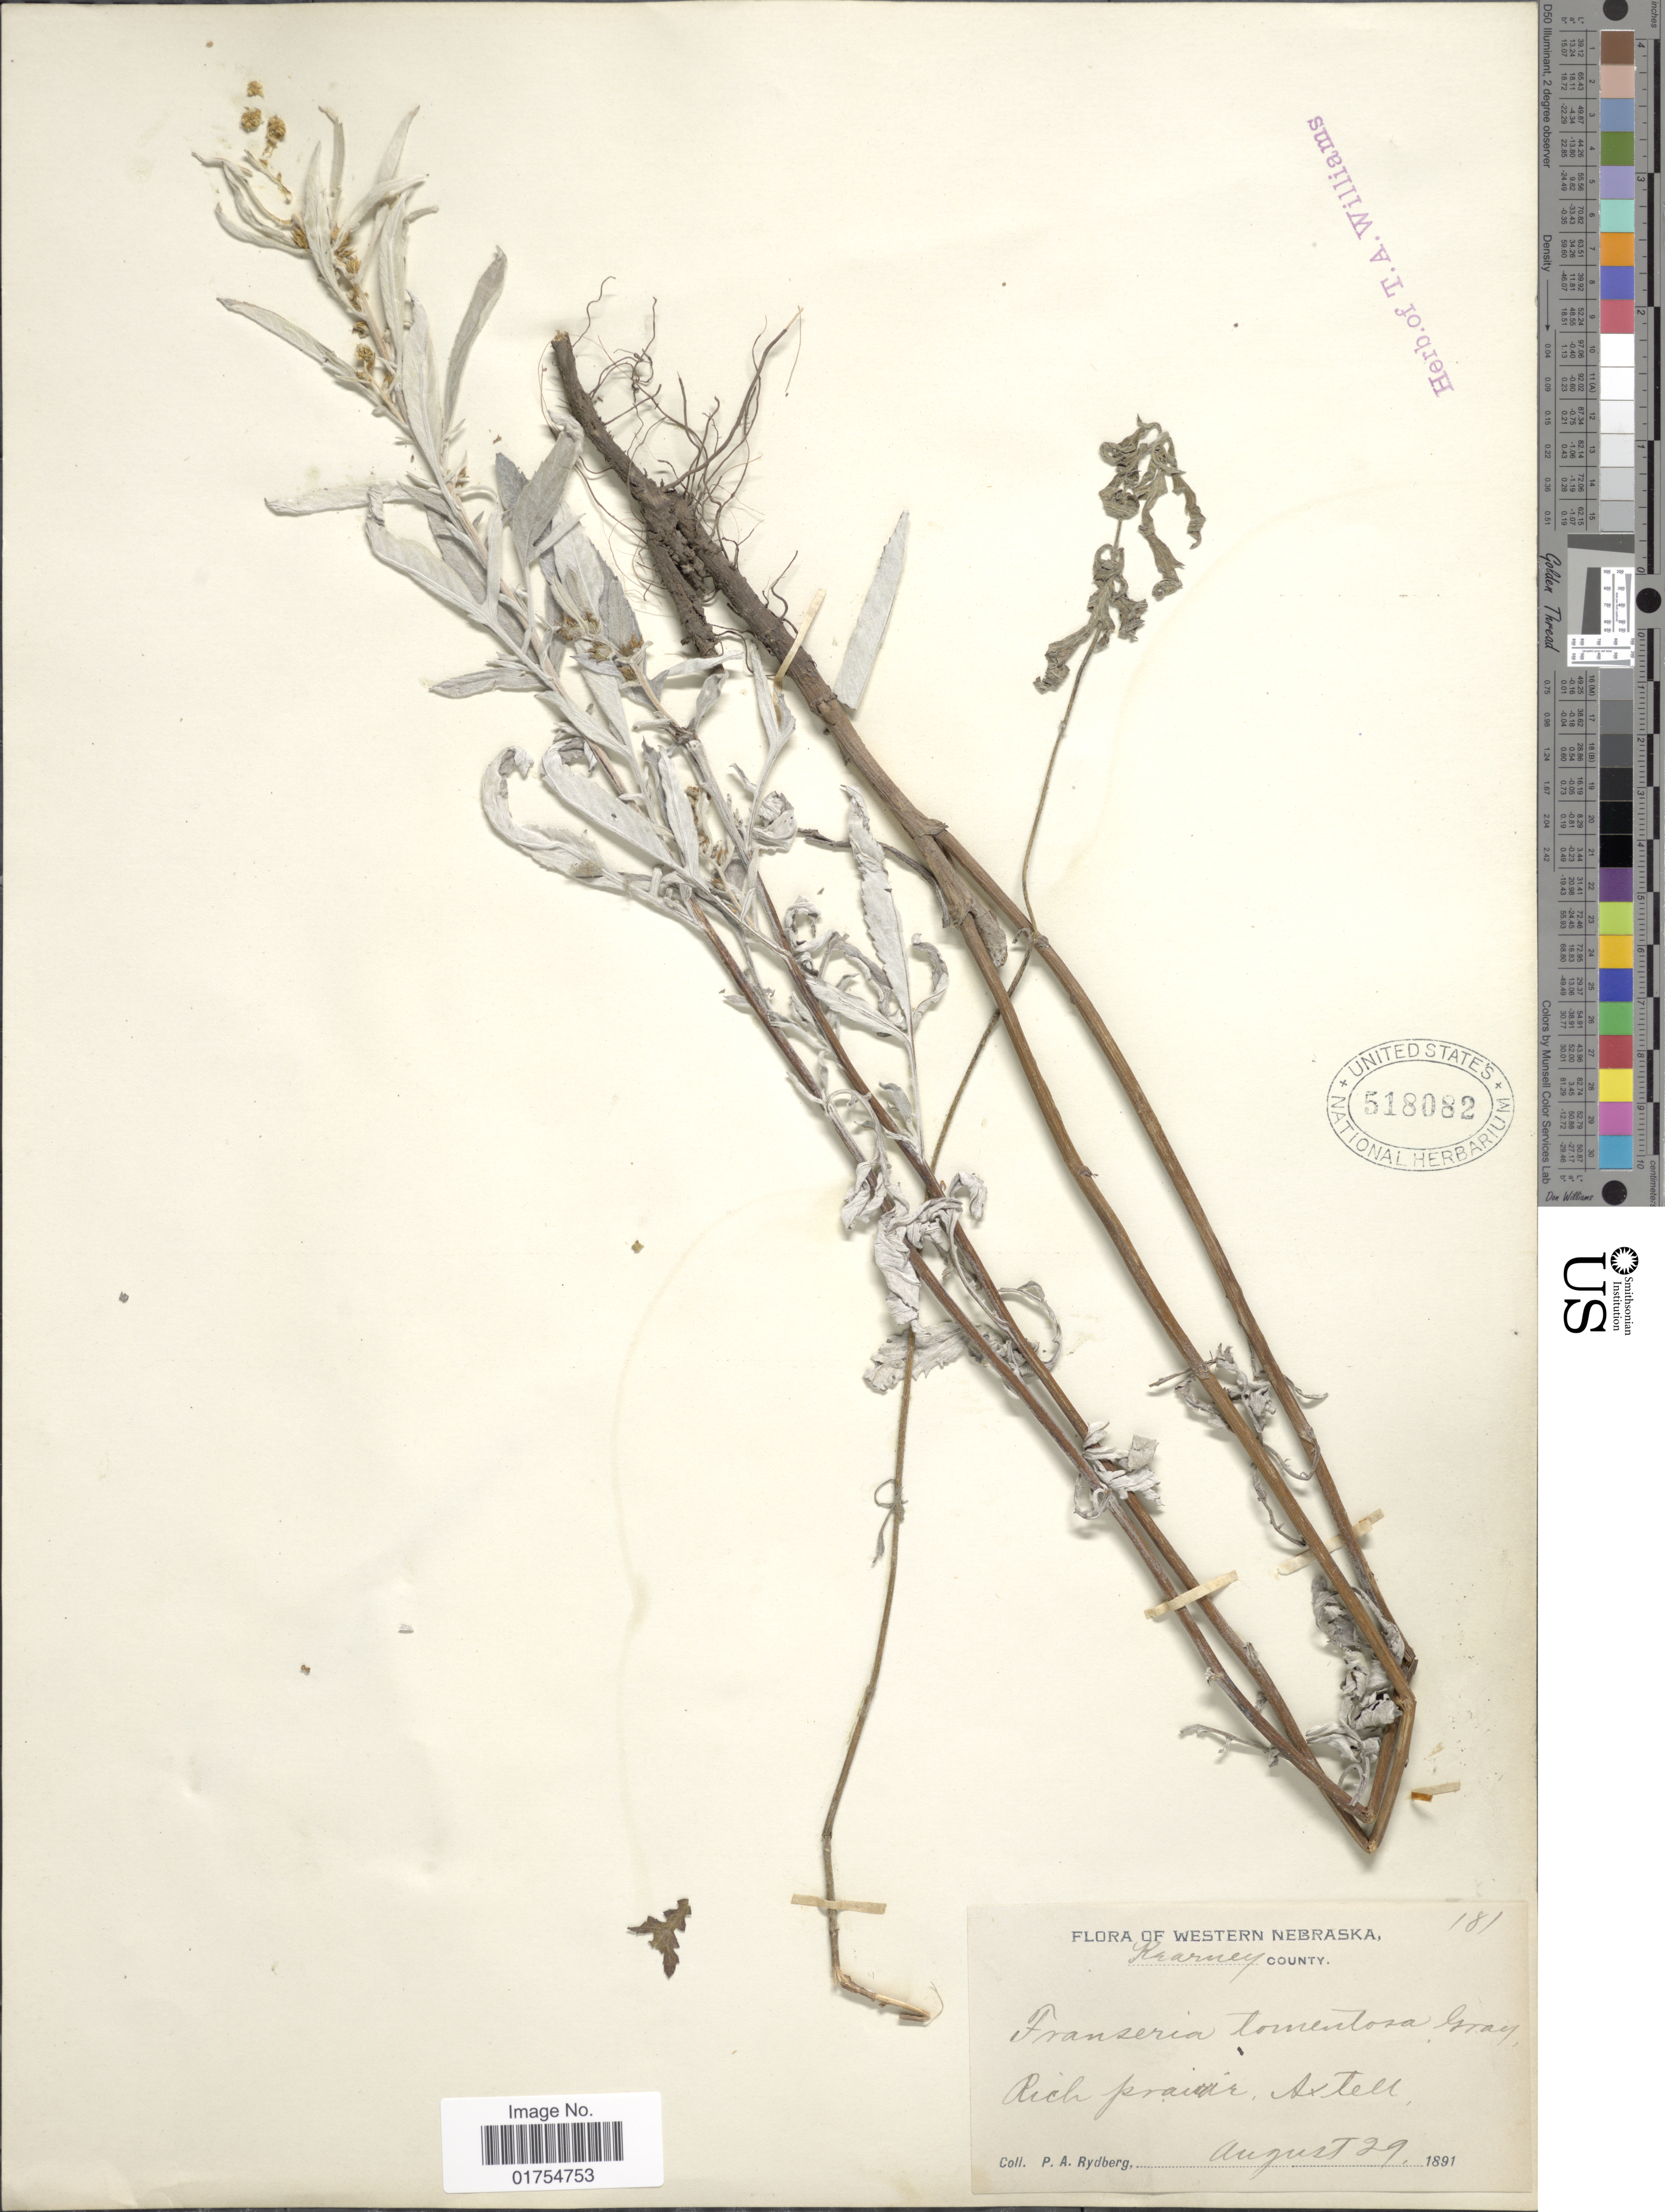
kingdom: Plantae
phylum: Tracheophyta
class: Magnoliopsida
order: Asterales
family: Asteraceae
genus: Franseria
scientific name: Franseria tomentosa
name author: A. Gray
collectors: P. A. Rydberg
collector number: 181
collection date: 1891-08-29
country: United States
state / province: Nebraska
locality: Western Nebraska. Kearney County. Axtell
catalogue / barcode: US 518082